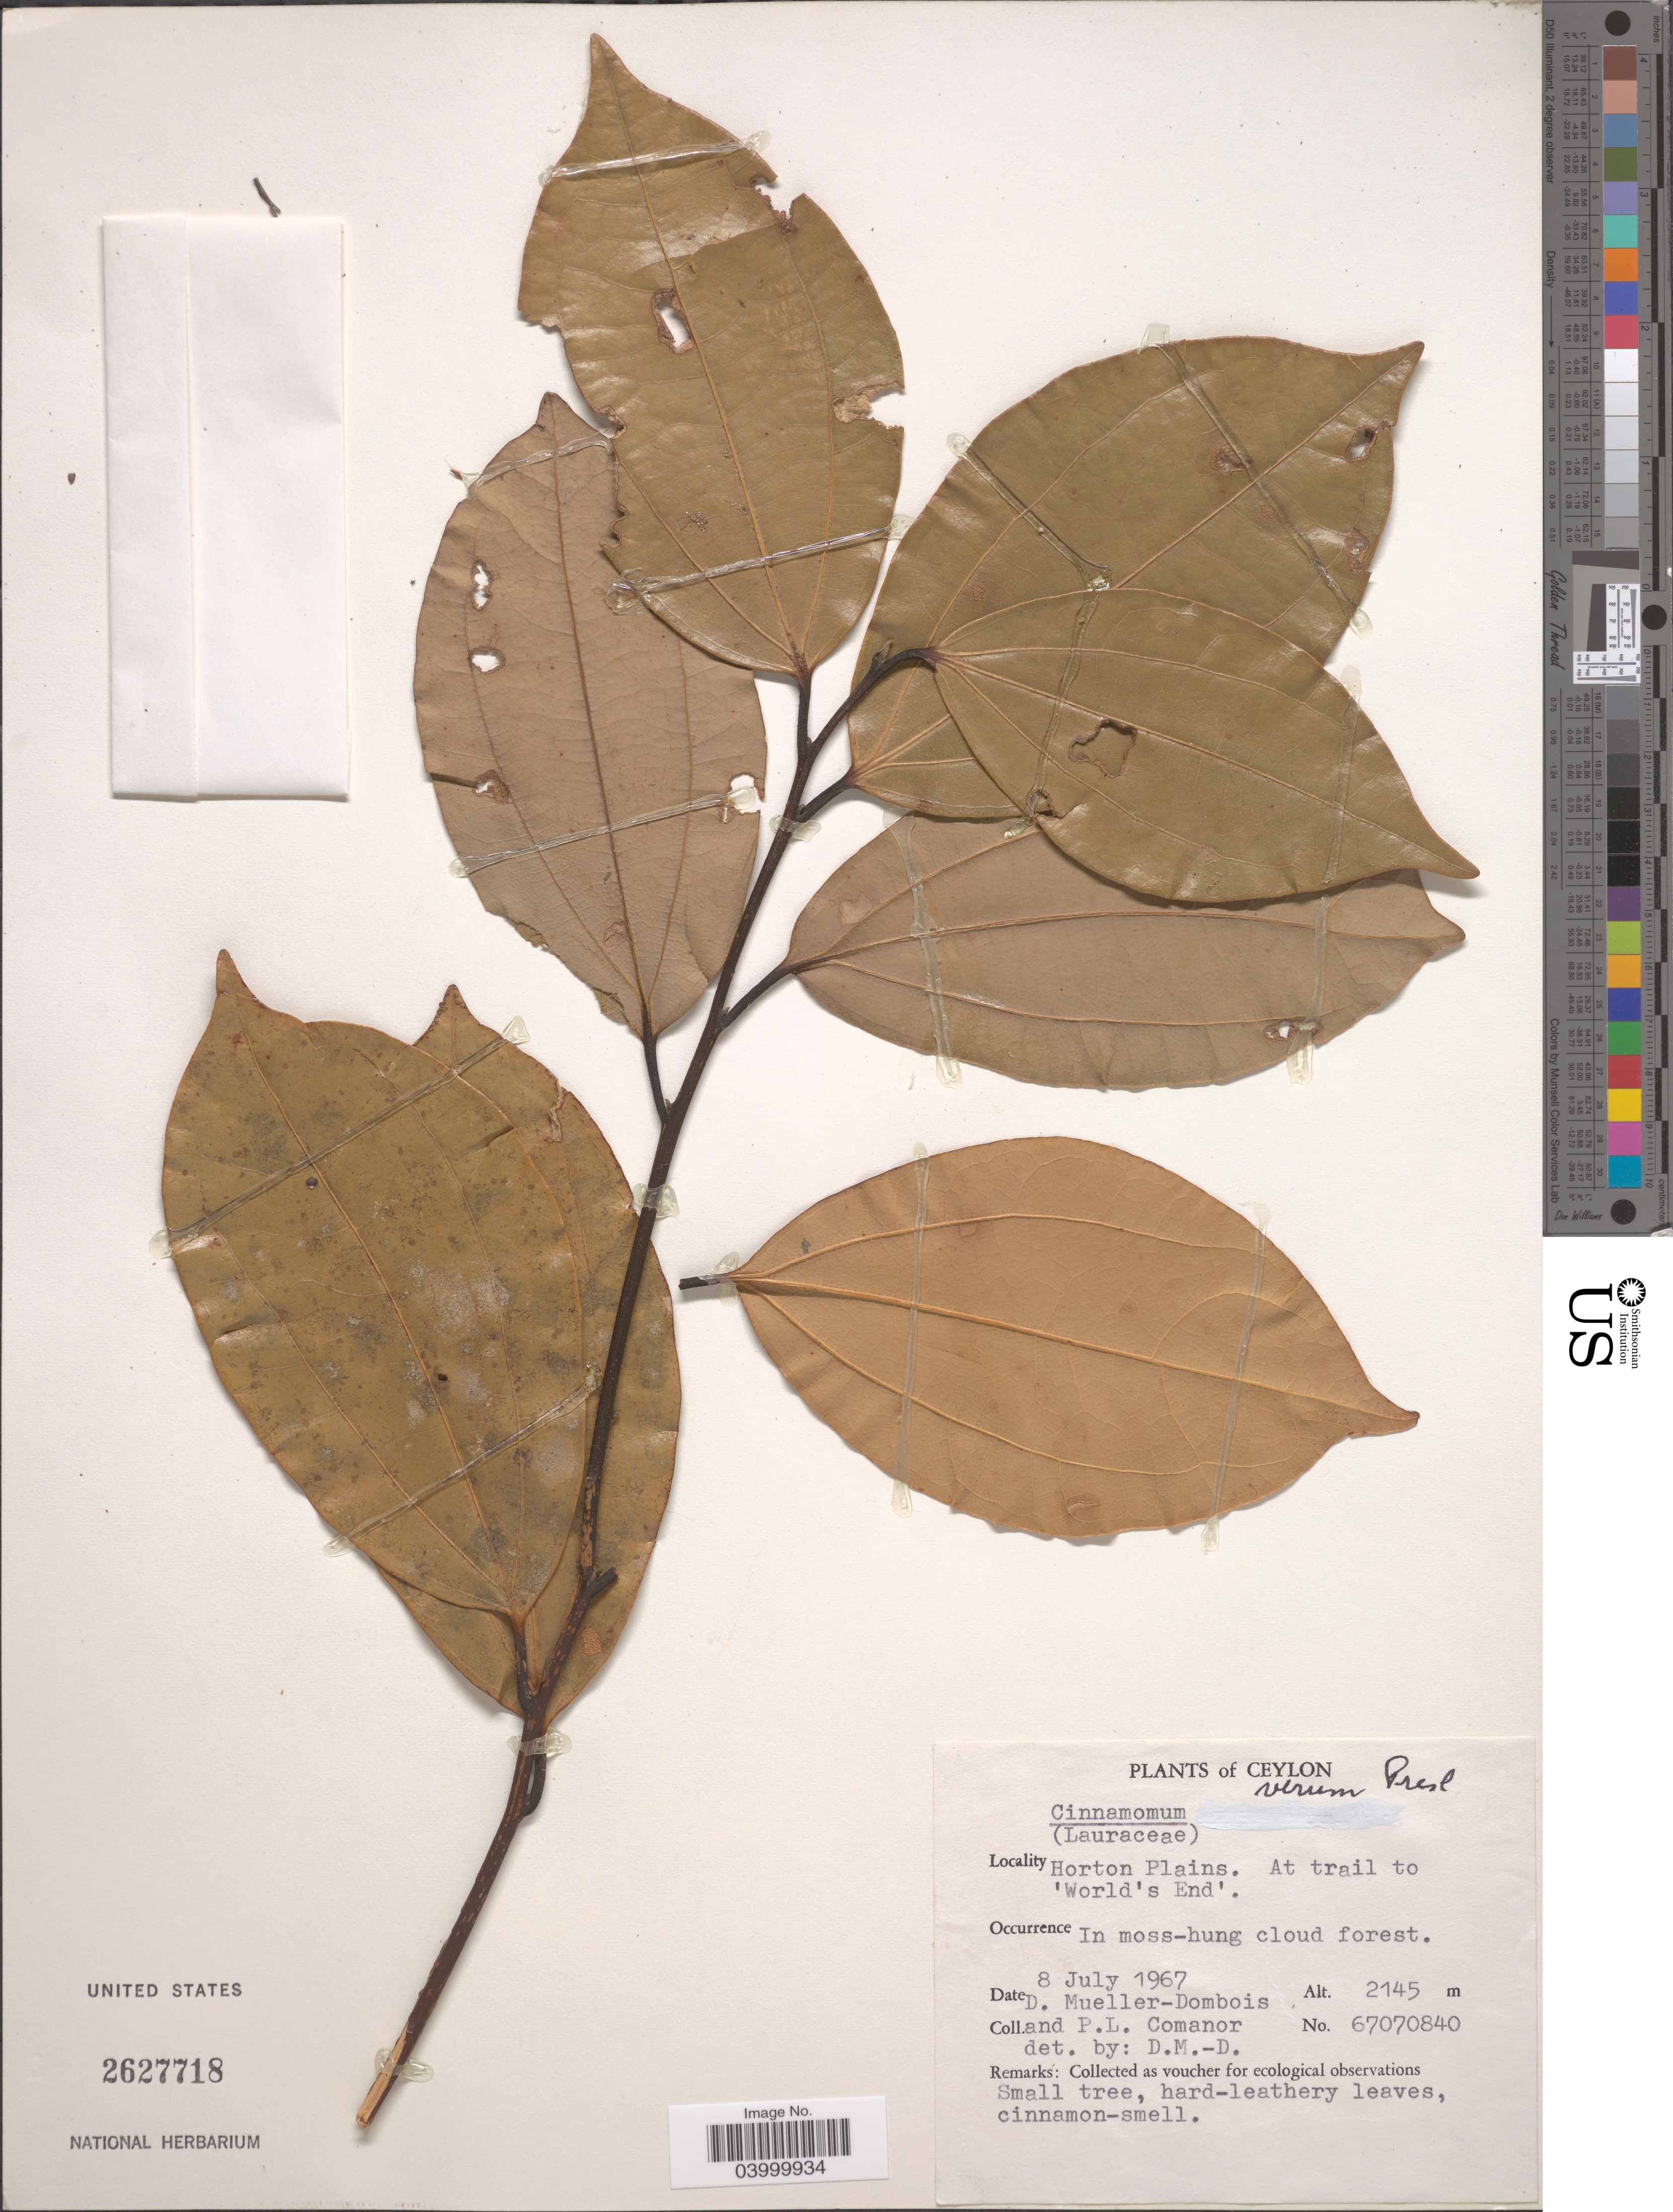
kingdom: Plantae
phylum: Tracheophyta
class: Magnoliopsida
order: Laurales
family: Lauraceae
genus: Cinnamomum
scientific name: Cinnamomum verum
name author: J. Presl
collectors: D. Mueller-Dombois & P. Comanor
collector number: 67070840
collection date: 1967-07-08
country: Sri Lanka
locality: Ceylon. Horton Plains. At trail to 'World's End'.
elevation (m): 2145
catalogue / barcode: US 2627718